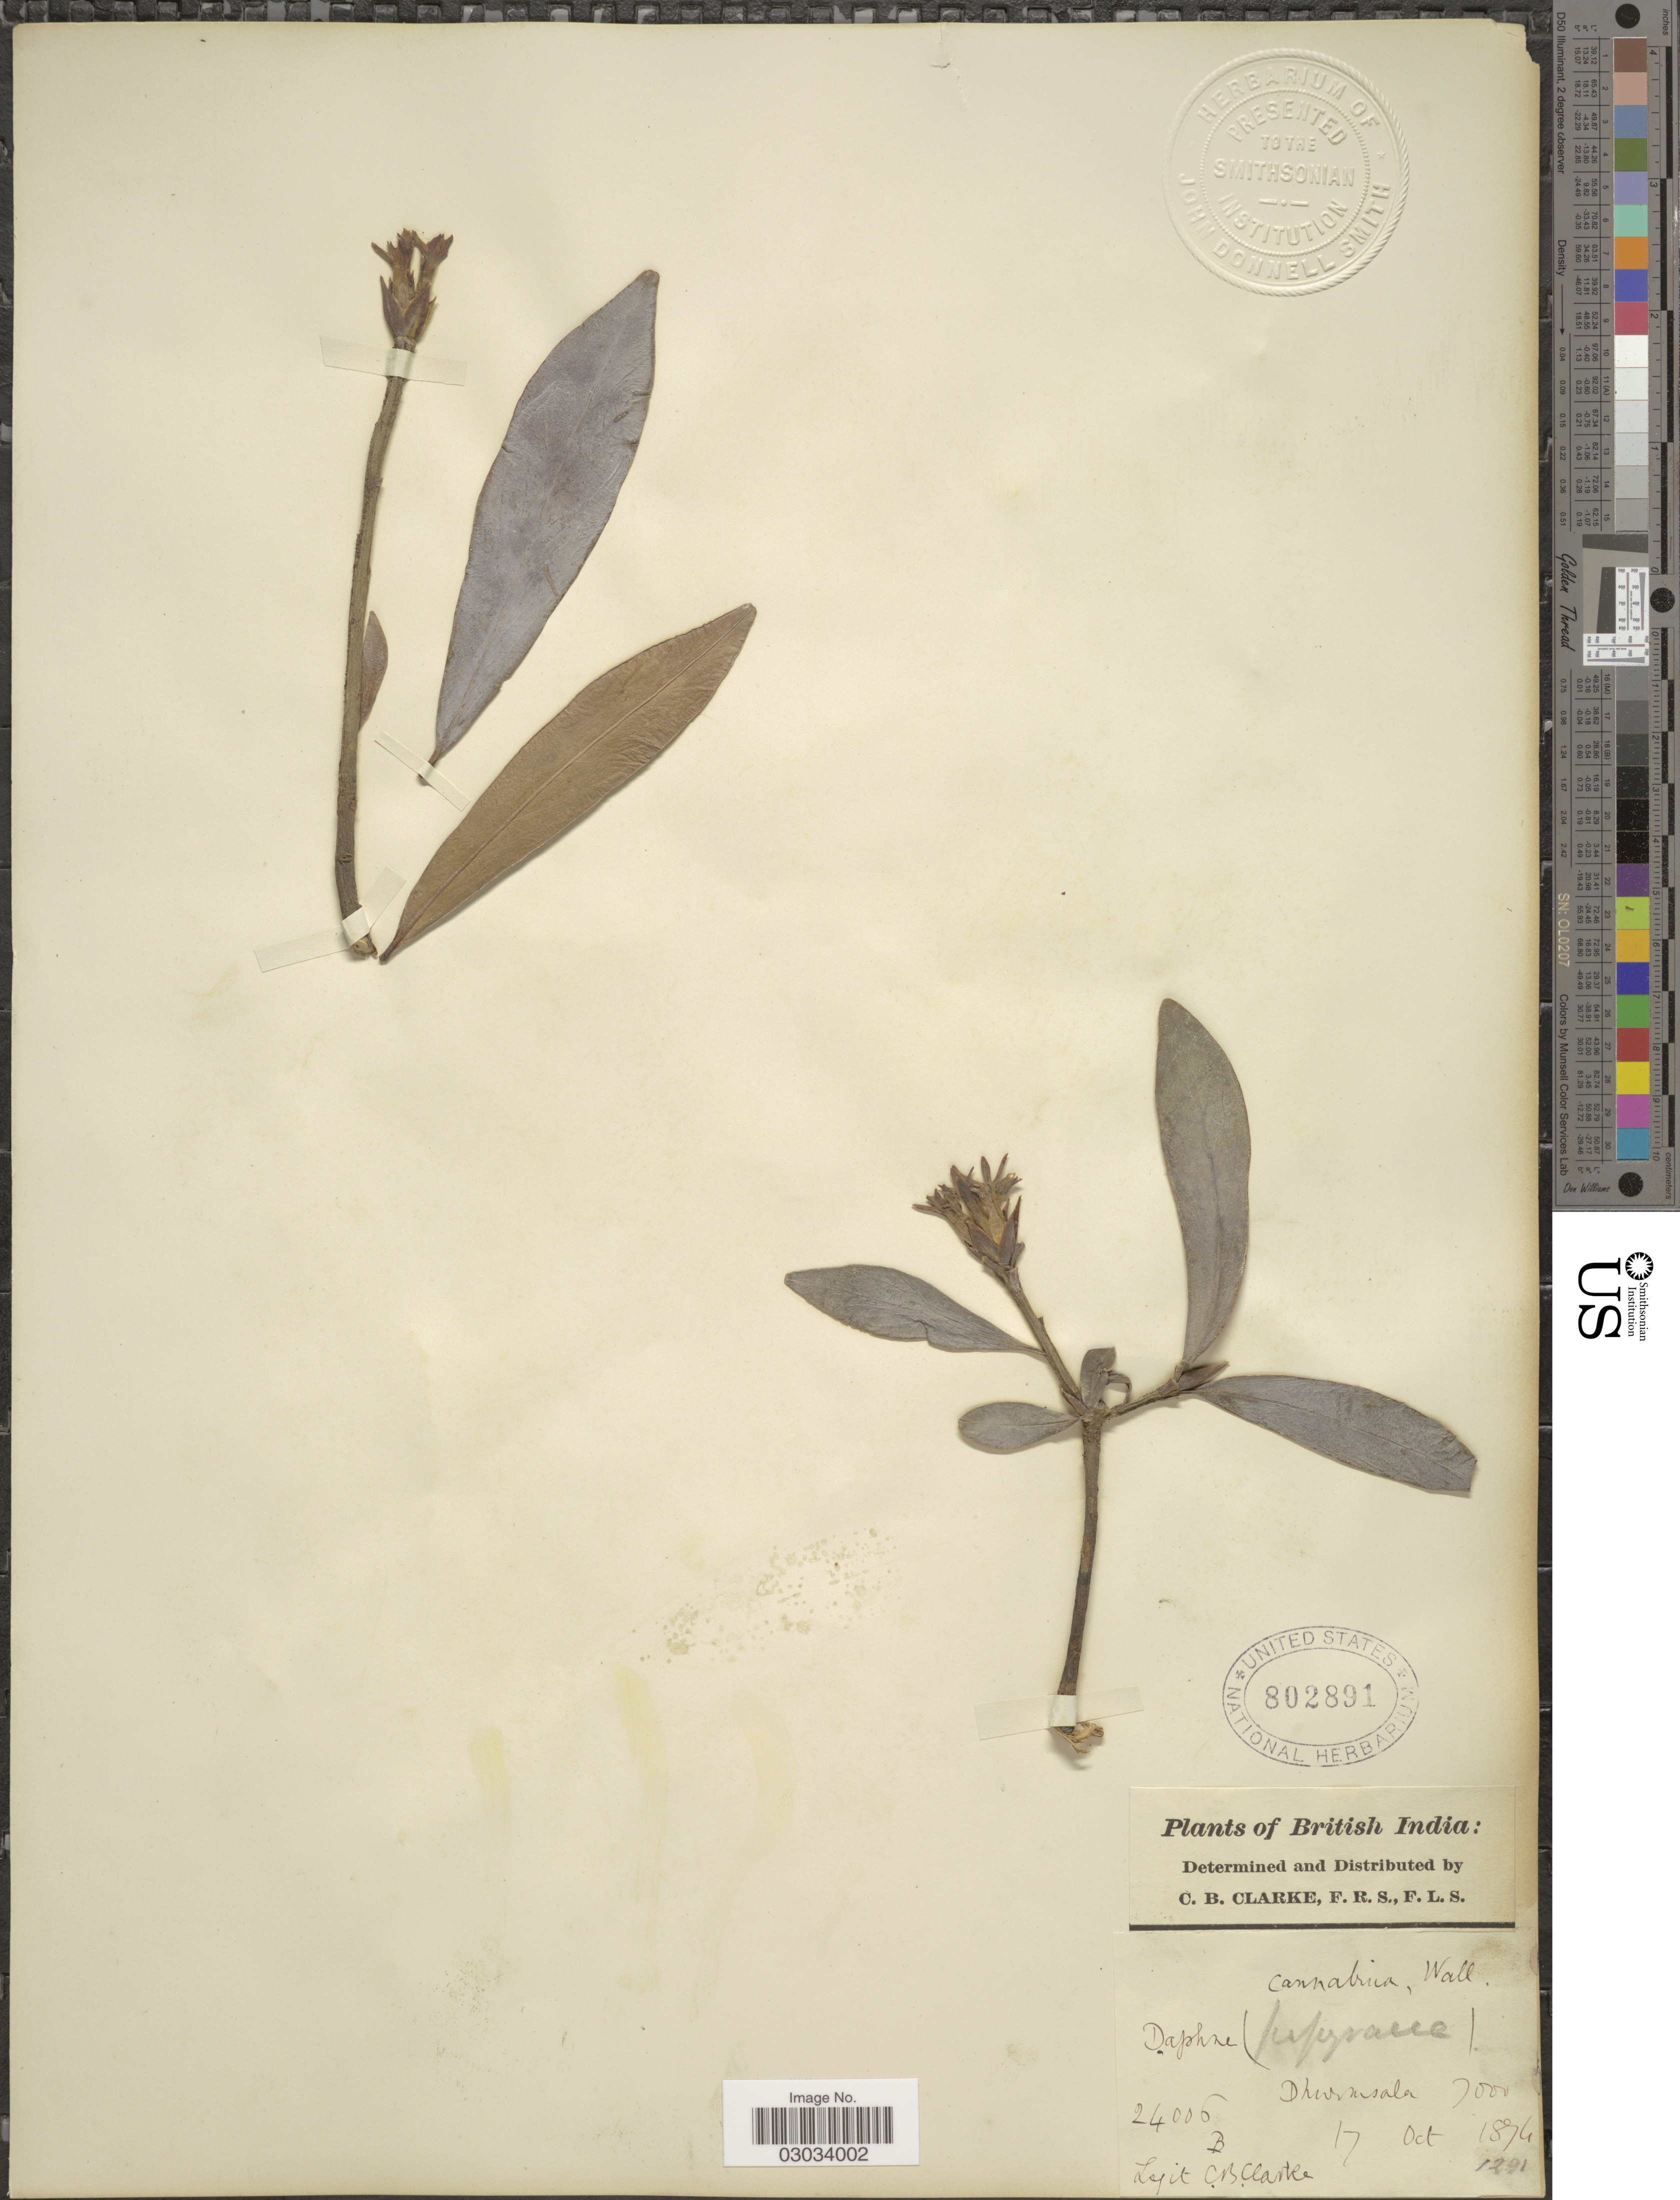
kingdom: Plantae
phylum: Tracheophyta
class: Magnoliopsida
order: Malvales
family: Thymelaeaceae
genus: Daphne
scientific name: Daphne papyracea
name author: Wall. ex Steud.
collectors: C. B. Clarke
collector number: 24006B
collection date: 1874-10-17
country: India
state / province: Himachal Pradesh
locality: British India. Dharamsala,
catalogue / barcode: US 802891